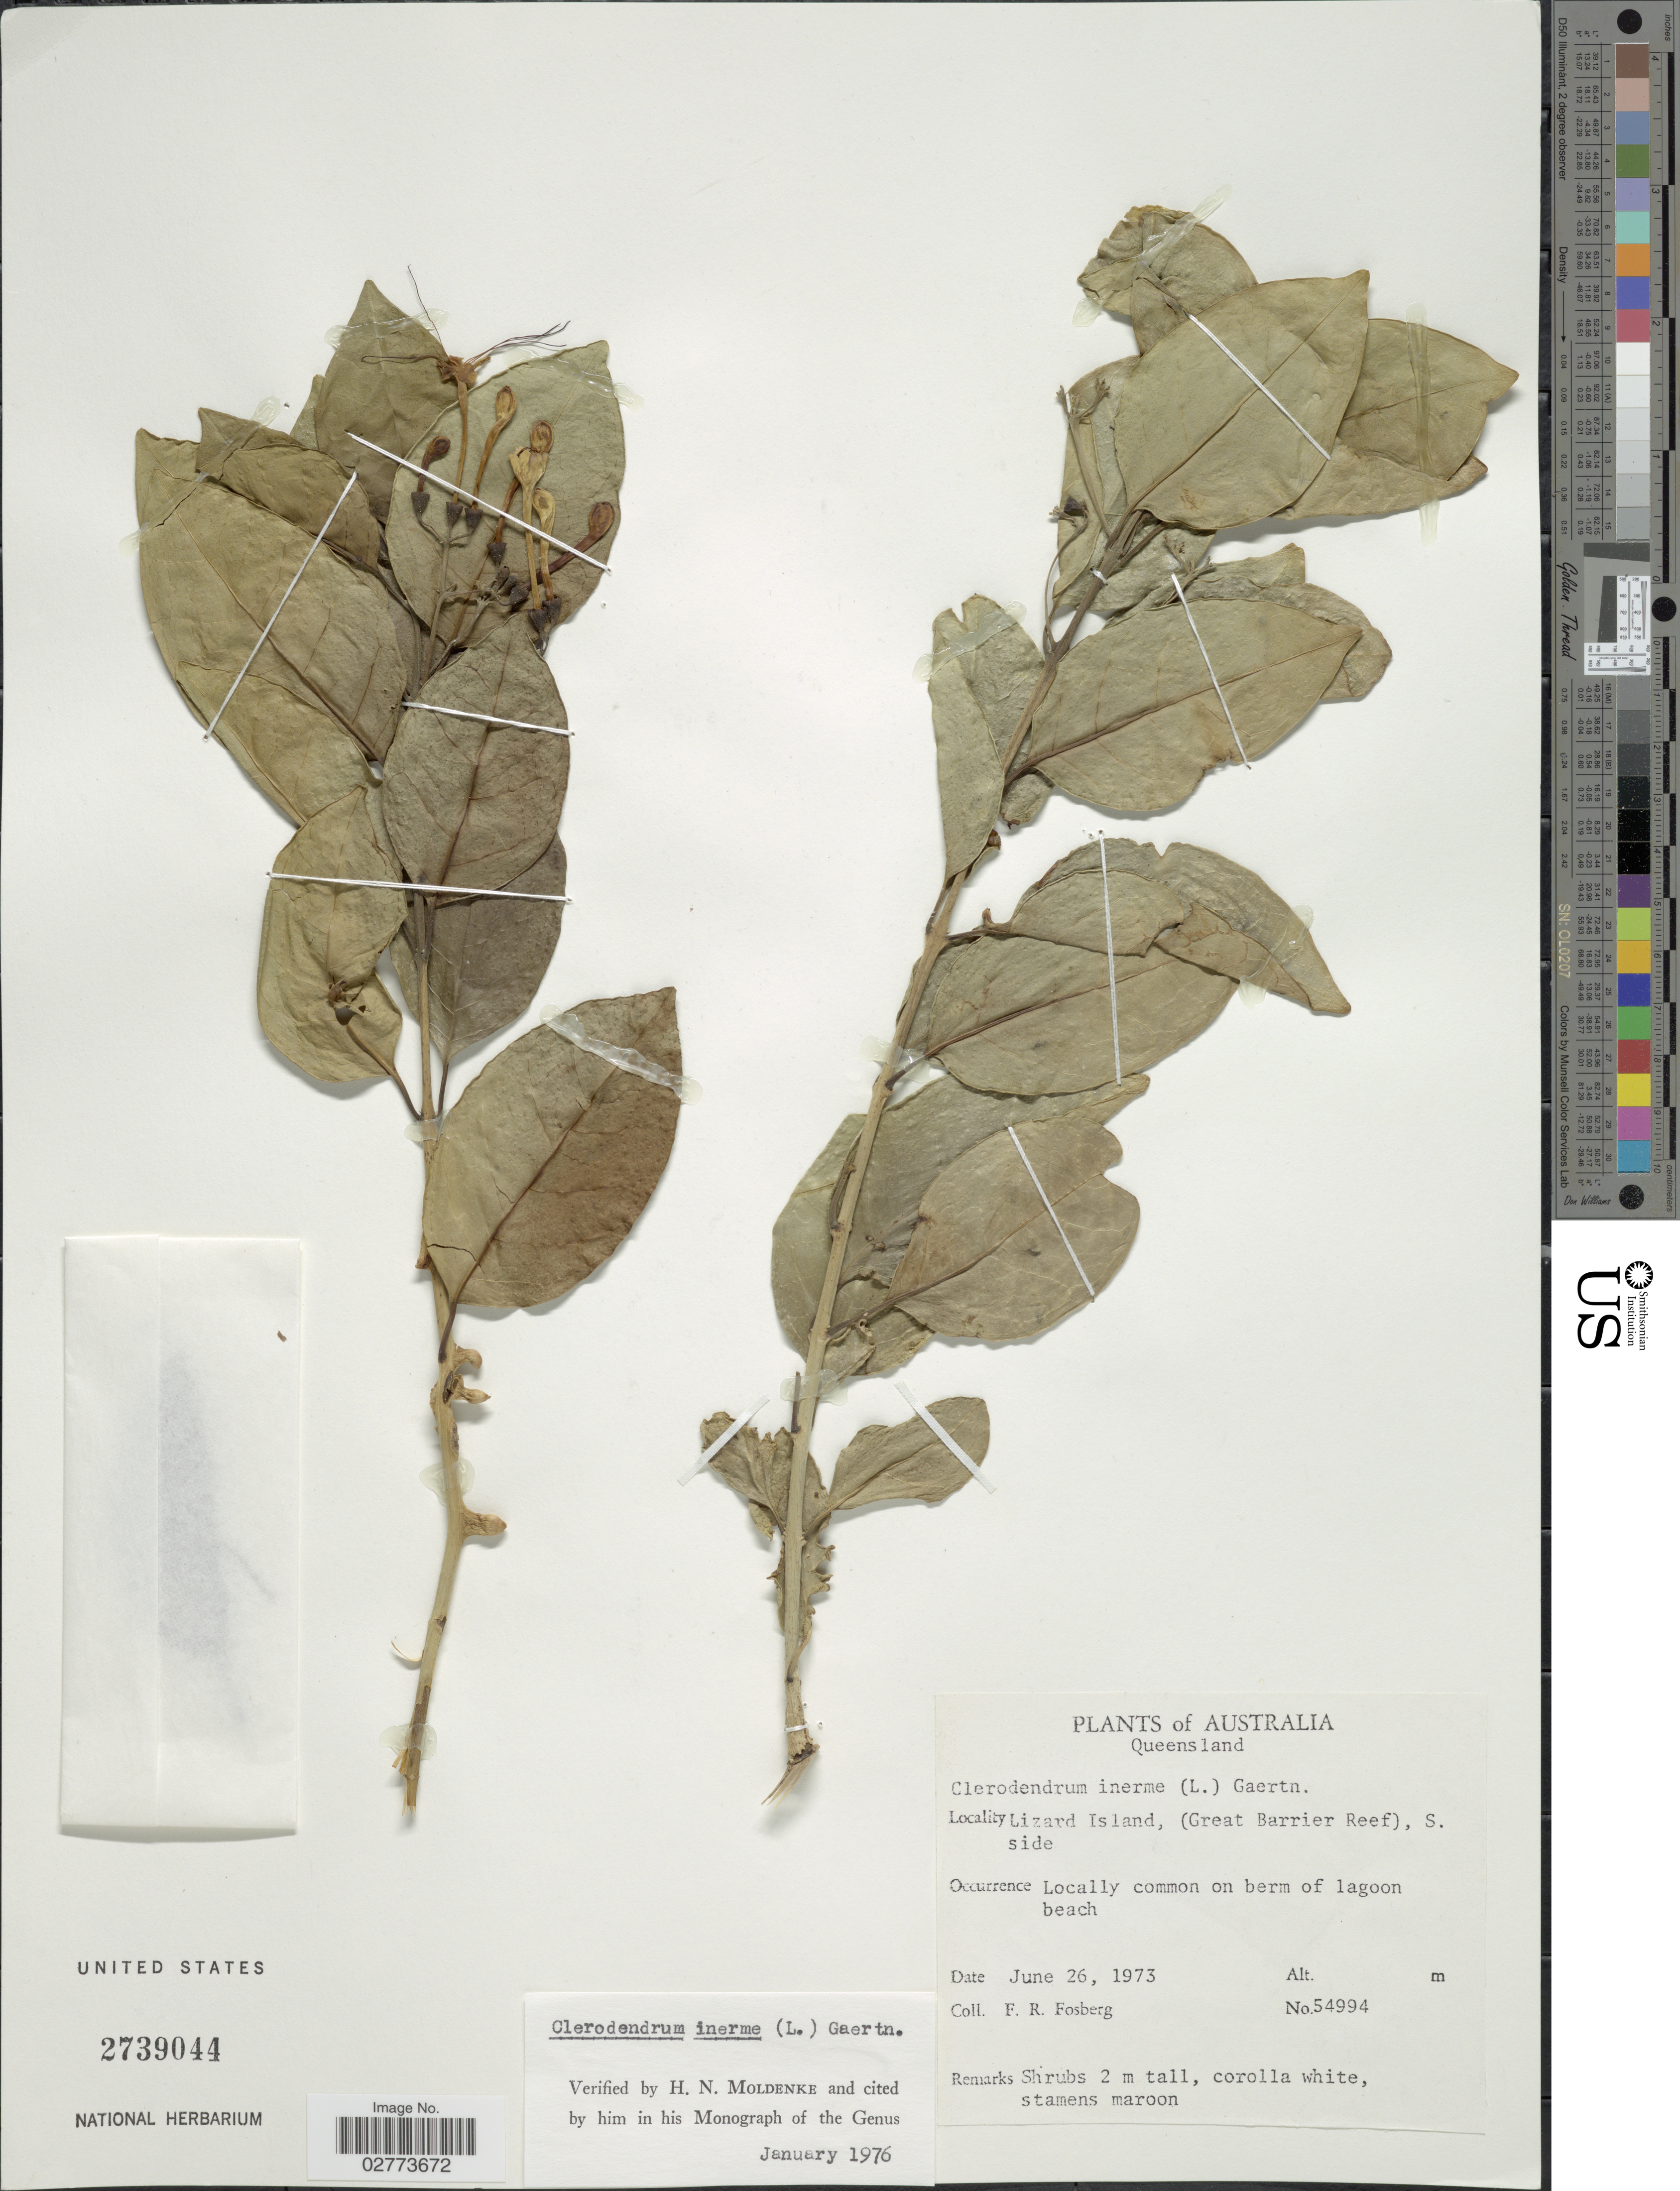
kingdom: Plantae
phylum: Tracheophyta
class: Magnoliopsida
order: Lamiales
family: Lamiaceae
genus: Clerodendrum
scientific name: Clerodendrum inerme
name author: (L.) Gaertn.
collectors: F. R. Fosberg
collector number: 54994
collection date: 1973-06-26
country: Australia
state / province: Queensland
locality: Lizard Island, (Great Barrier Reef), S. side.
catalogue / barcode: US 2739044